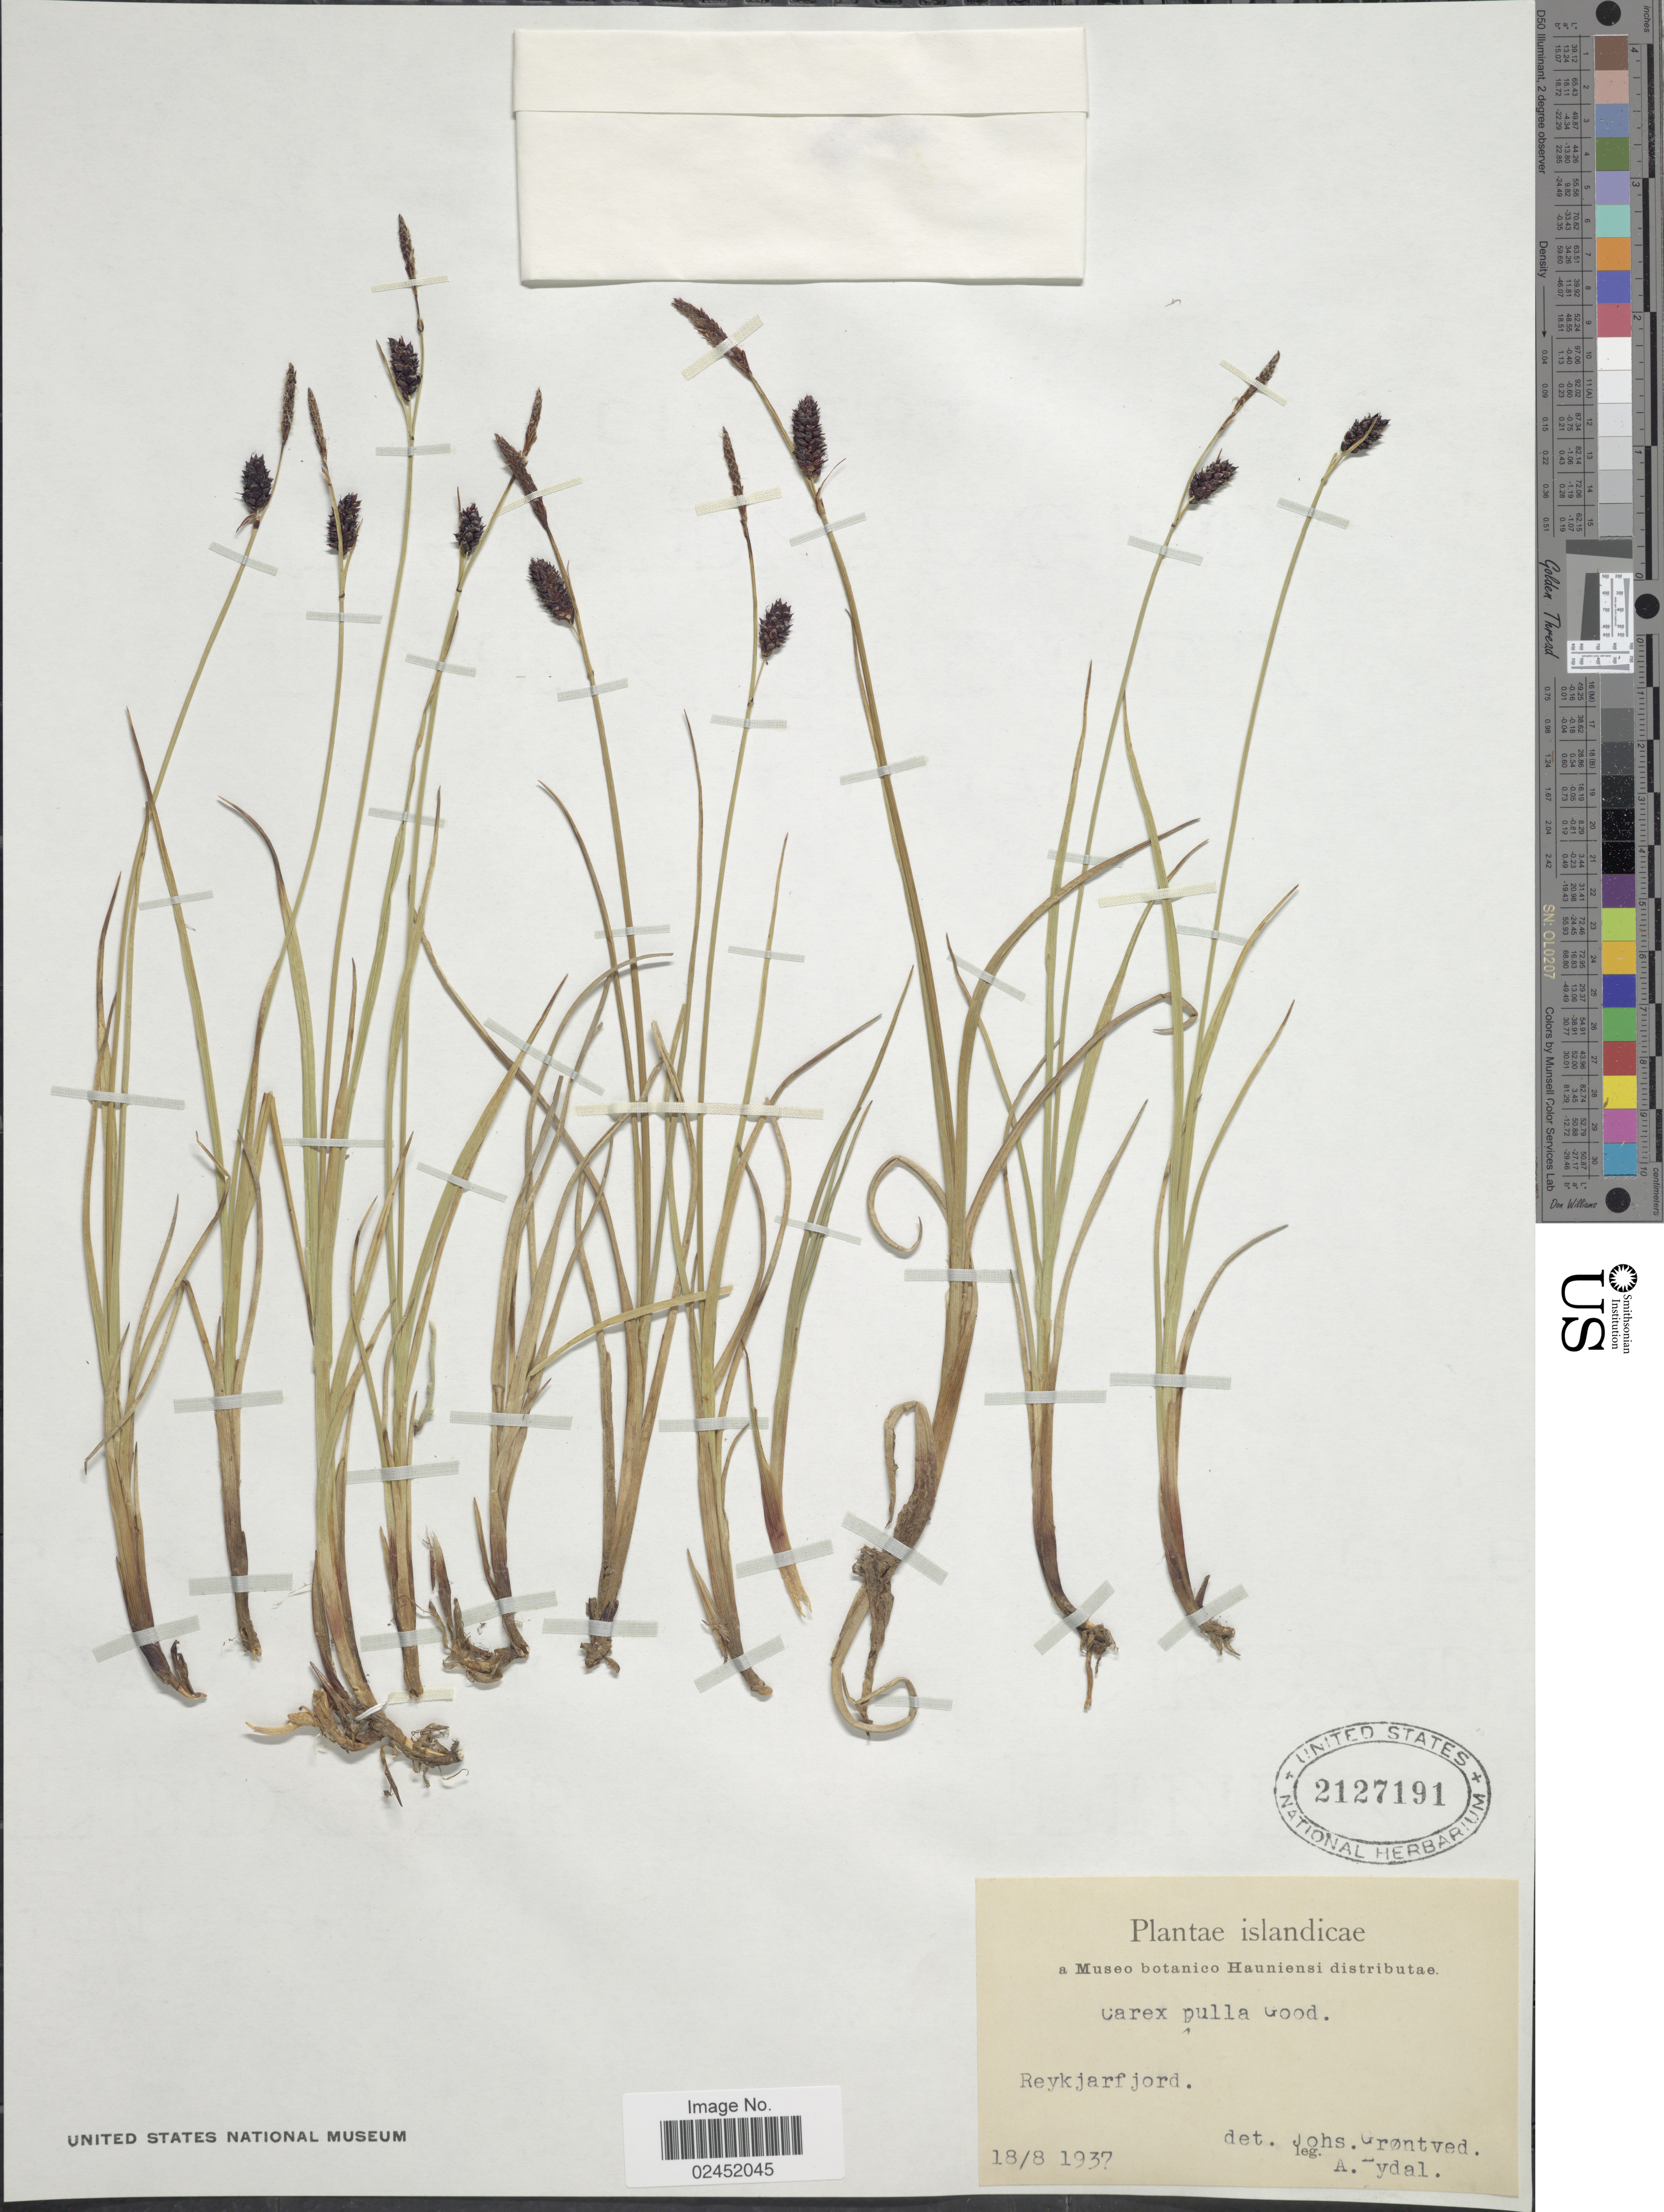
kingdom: Plantae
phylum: Tracheophyta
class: Liliopsida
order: Poales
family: Cyperaceae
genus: Carex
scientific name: Carex saxatilis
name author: L.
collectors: A. Eydal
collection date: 1937-08-18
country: Iceland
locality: Islandicae, Reykjarfjord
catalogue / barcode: US 2127191